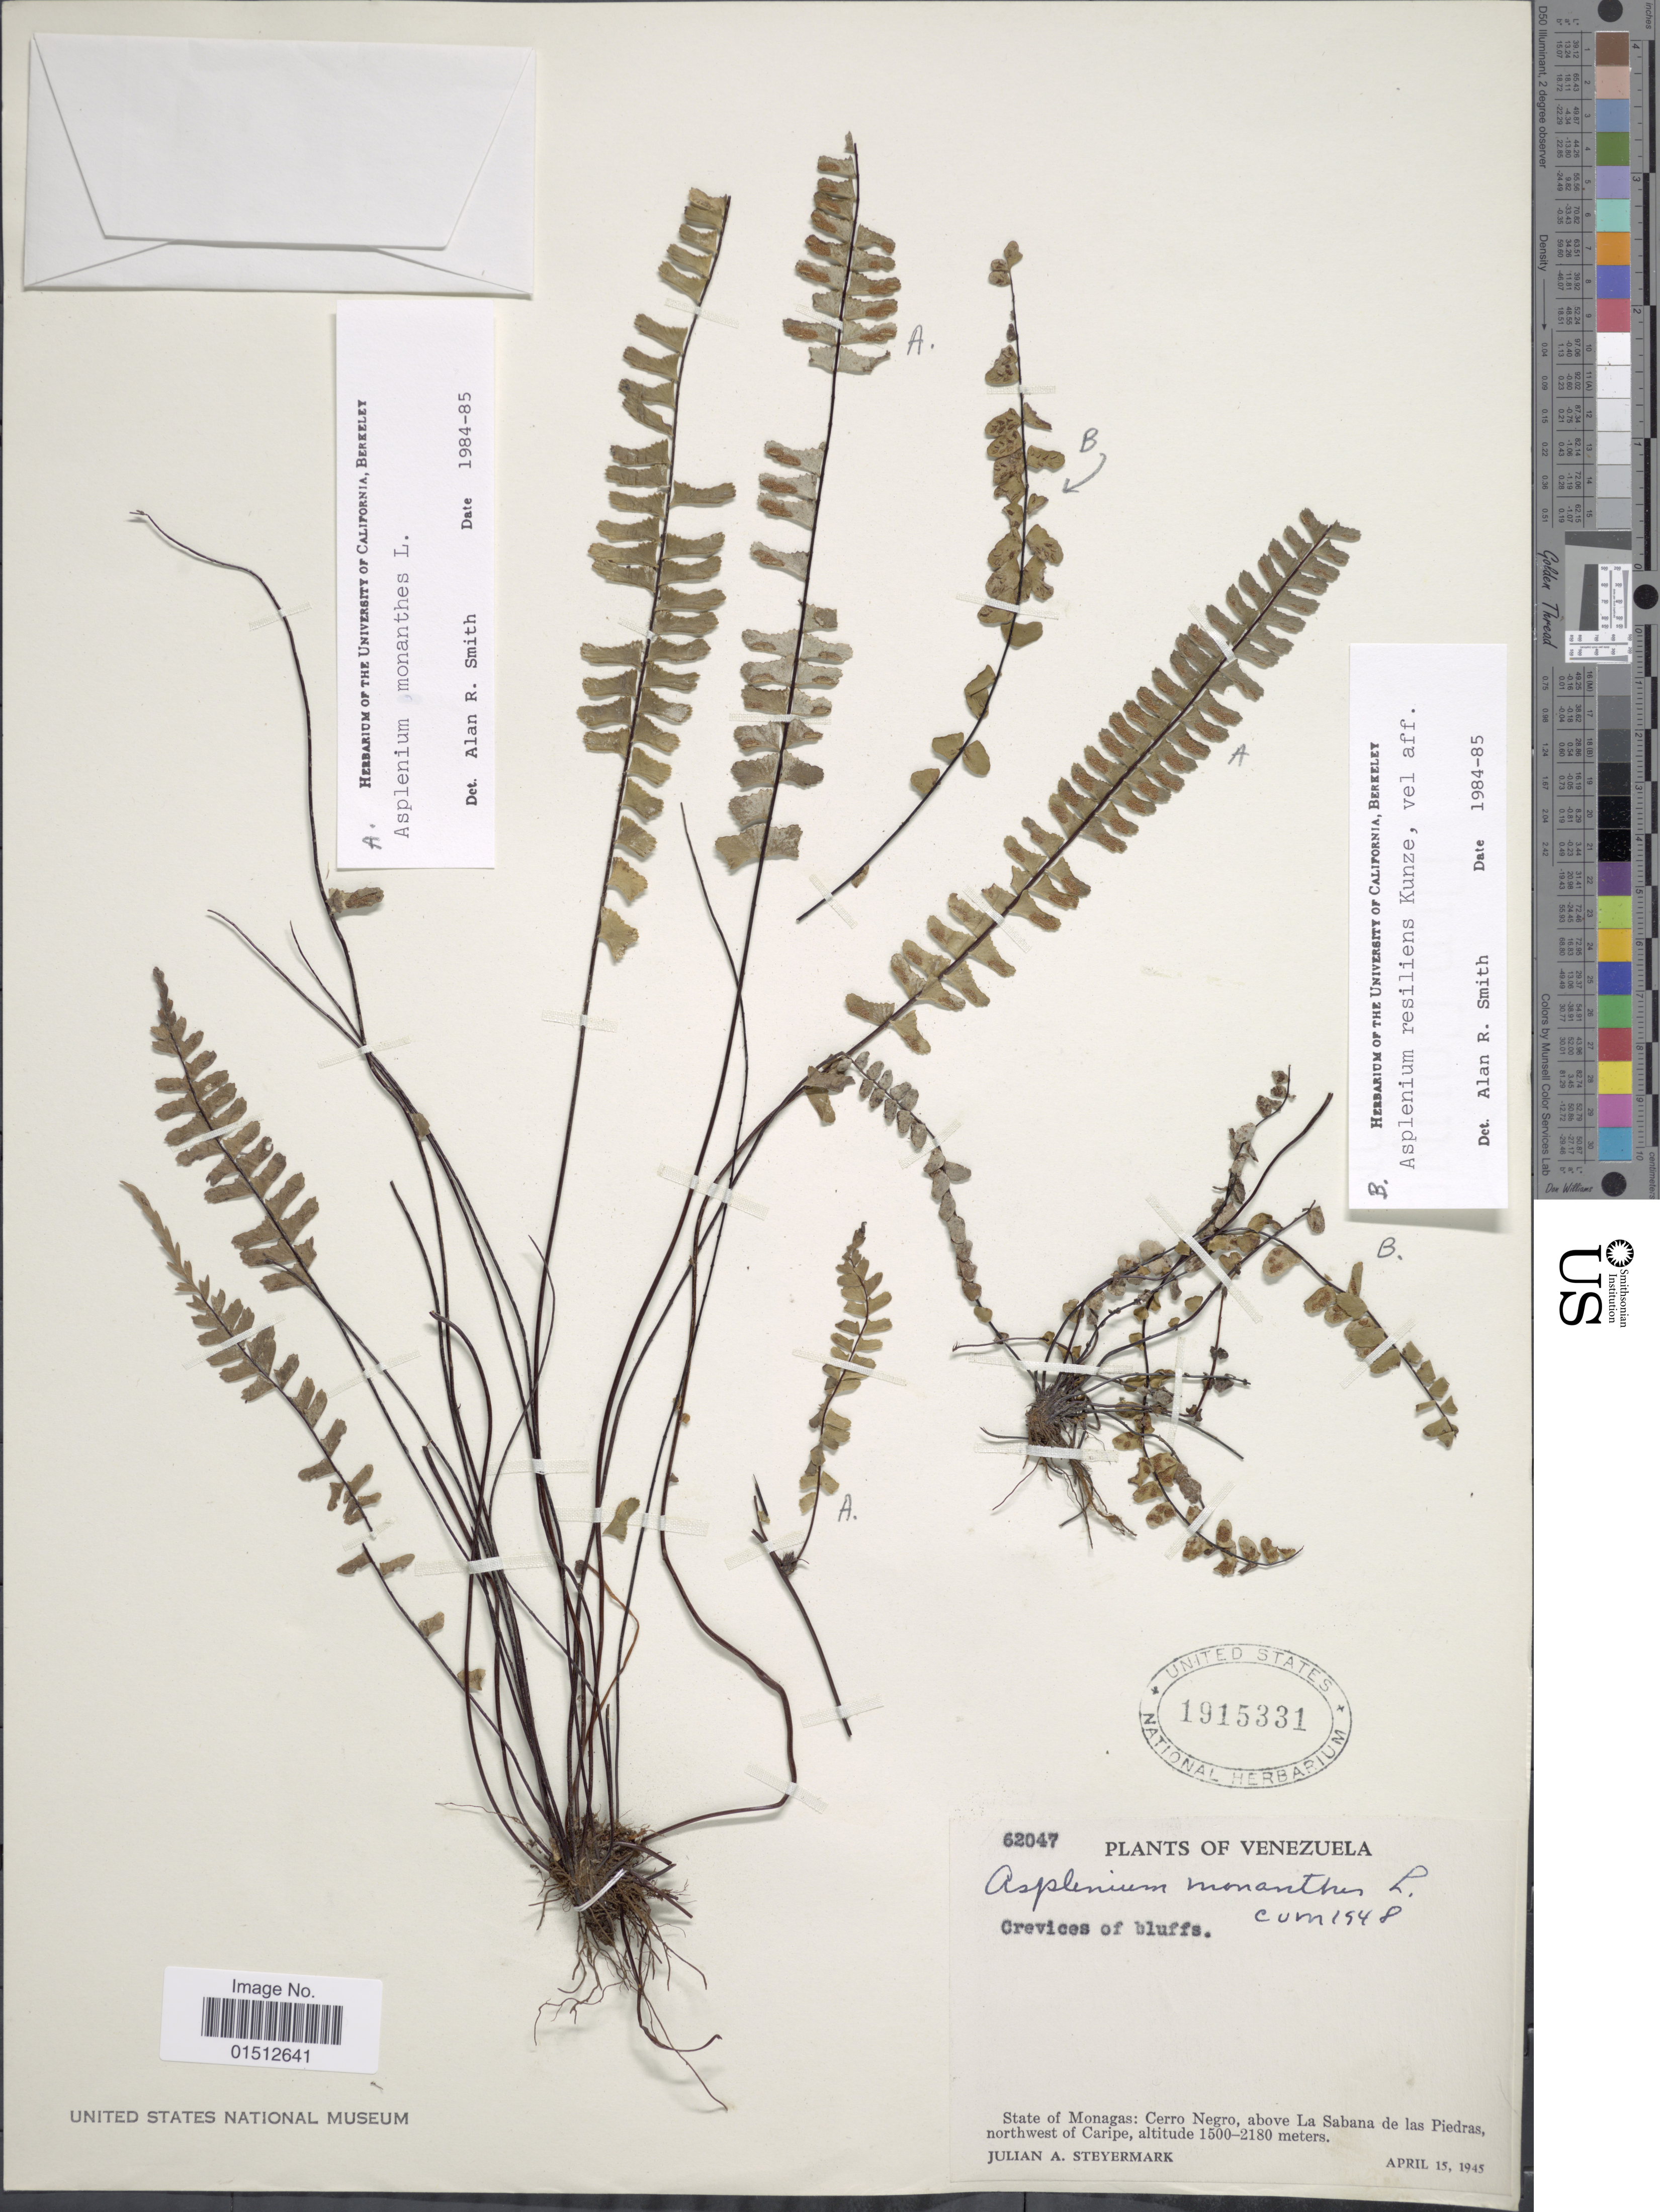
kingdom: Plantae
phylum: Tracheophyta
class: Polypodiopsida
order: Polypodiales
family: Aspleniaceae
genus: Asplenium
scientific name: Asplenium resiliens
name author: Kunze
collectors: J. Steyermark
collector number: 62047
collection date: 1945-04-15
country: Venezuela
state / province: Monagas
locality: State of Monagas: Cerro Negro, above La Sabana de las Piedras, northwest of Caripe.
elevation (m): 1500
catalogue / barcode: US 1915331